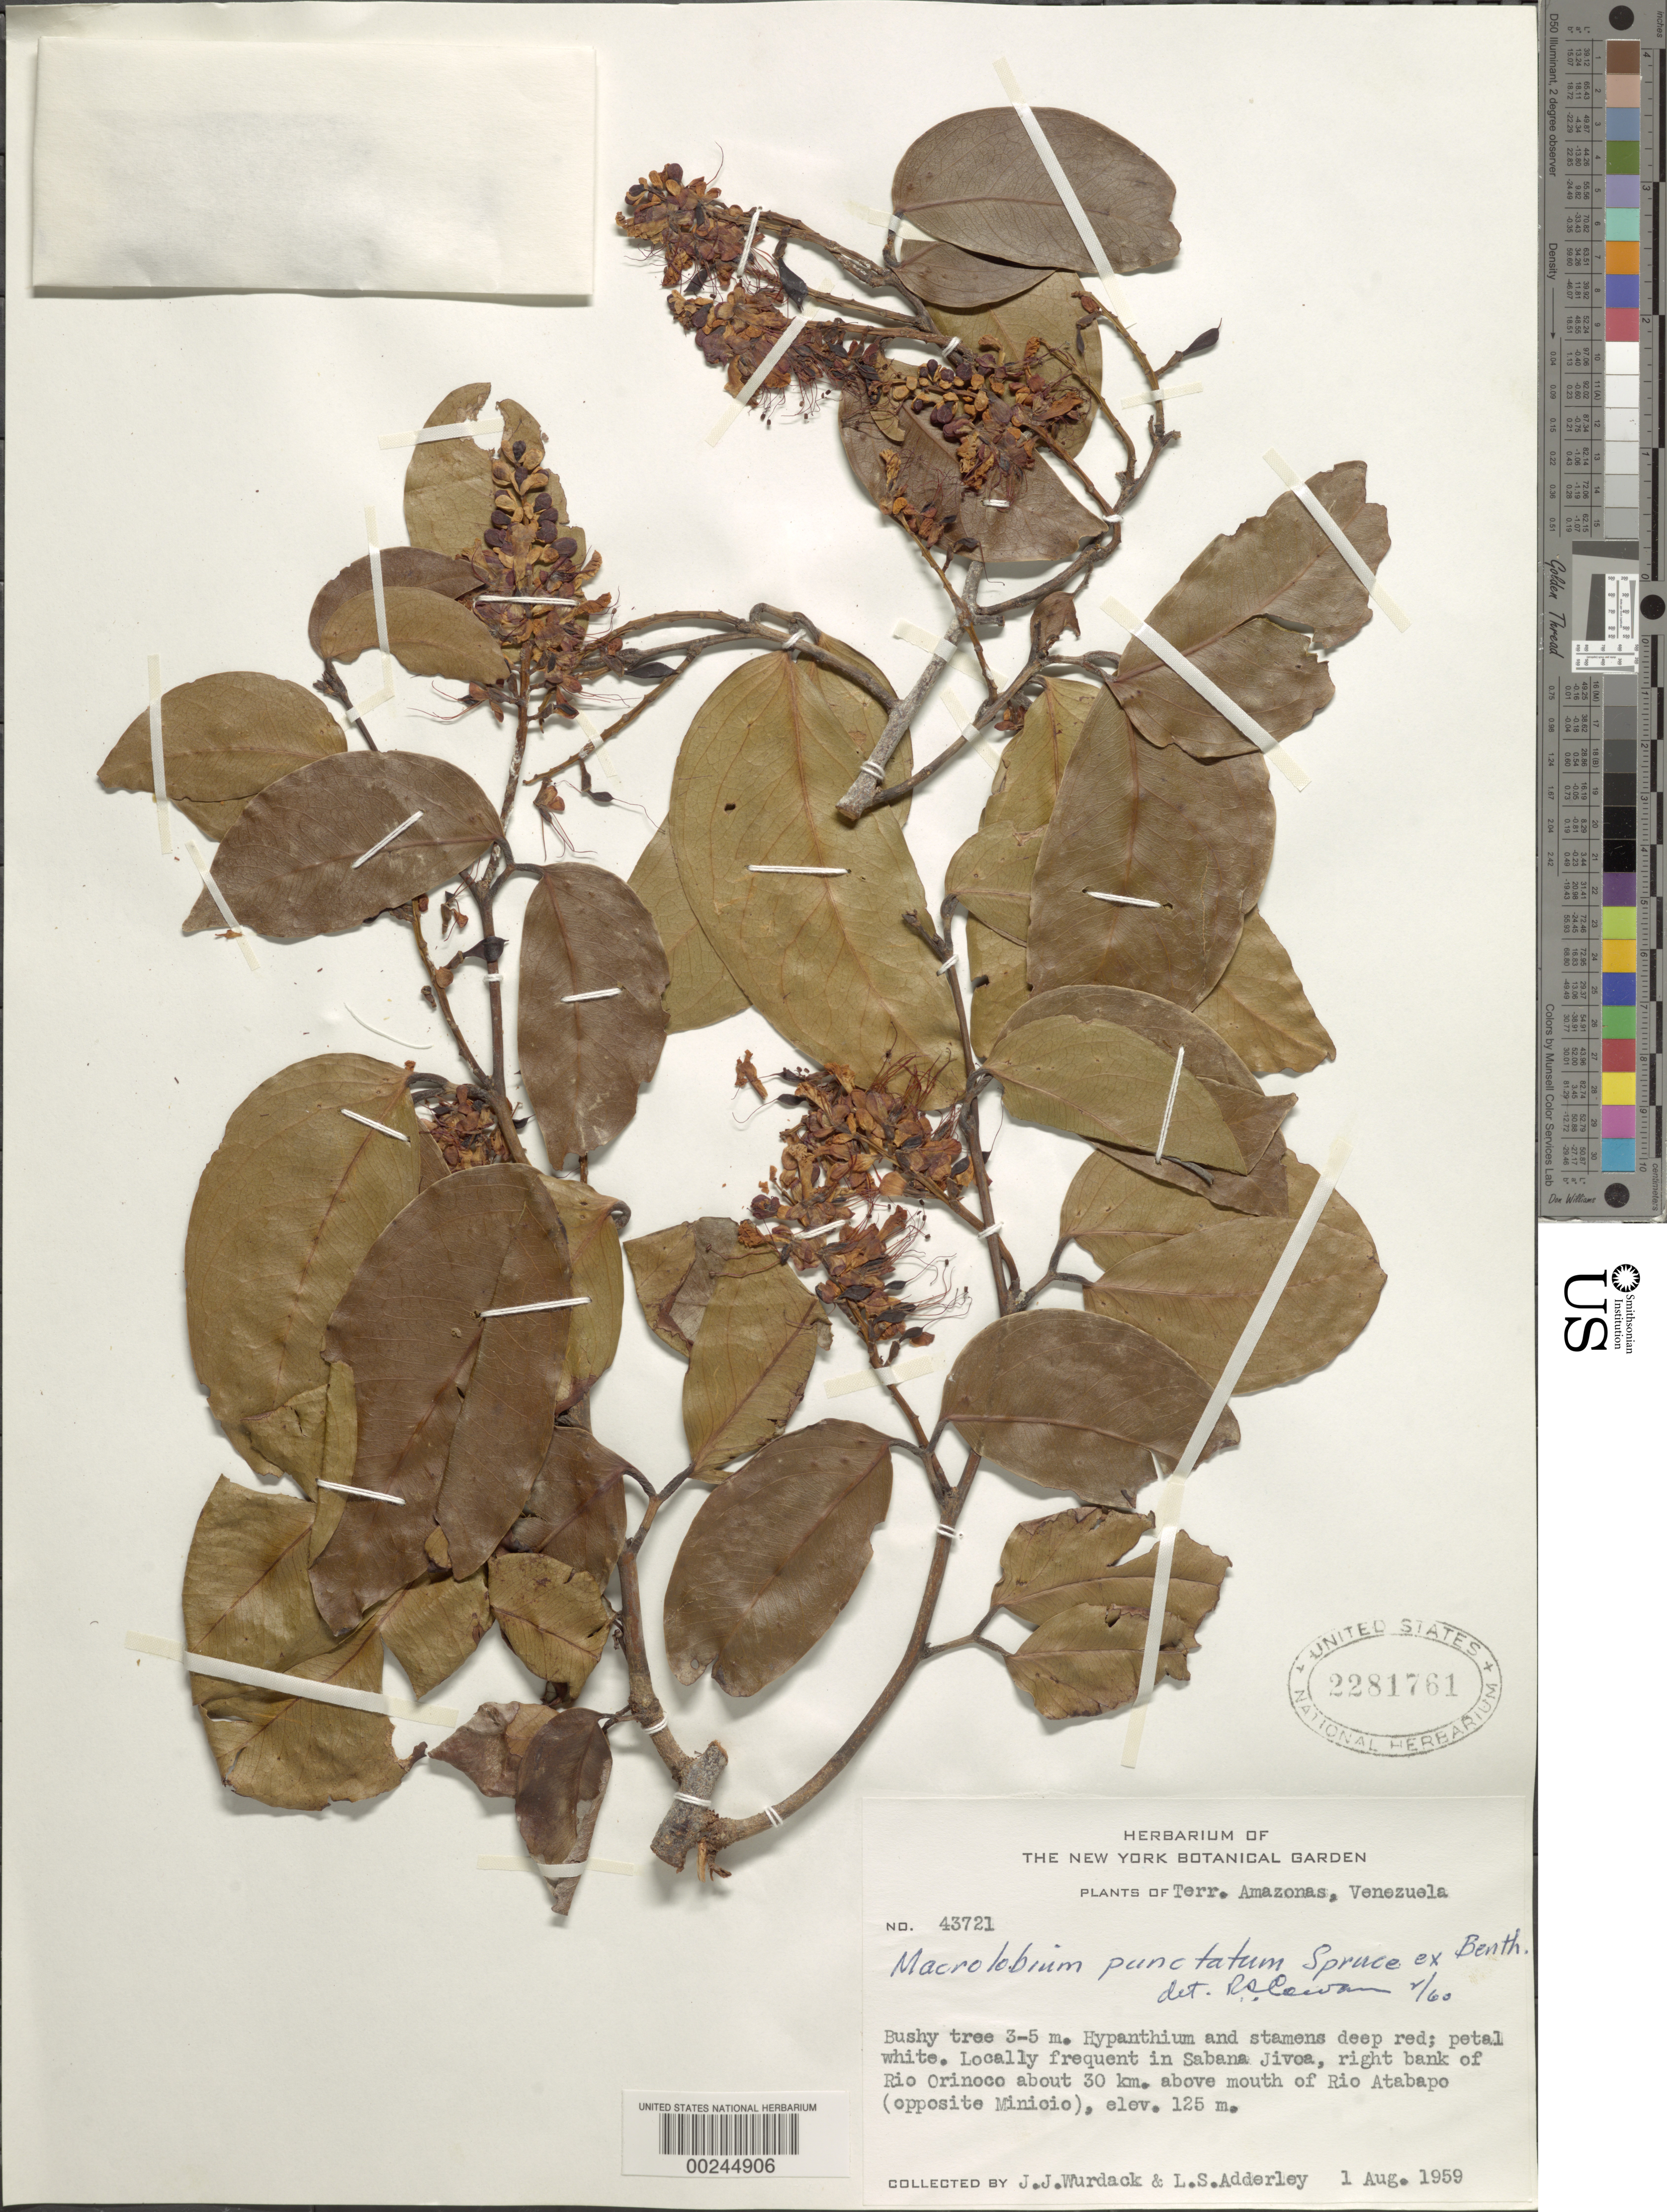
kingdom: Plantae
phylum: Tracheophyta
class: Magnoliopsida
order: Fabales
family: Fabaceae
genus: Macrolobium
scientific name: Macrolobium punctatum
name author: Spruce ex Benth.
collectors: J. J. Wurdack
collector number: Adderley, L.s.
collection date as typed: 01 Aug 1959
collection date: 1959-08-01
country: Venezuela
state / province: Amazonas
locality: Sabana jivoa, right bank of rio orinoco about 30 km above mouth of Rio Atabapo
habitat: River bank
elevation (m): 125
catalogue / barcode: US 2281761